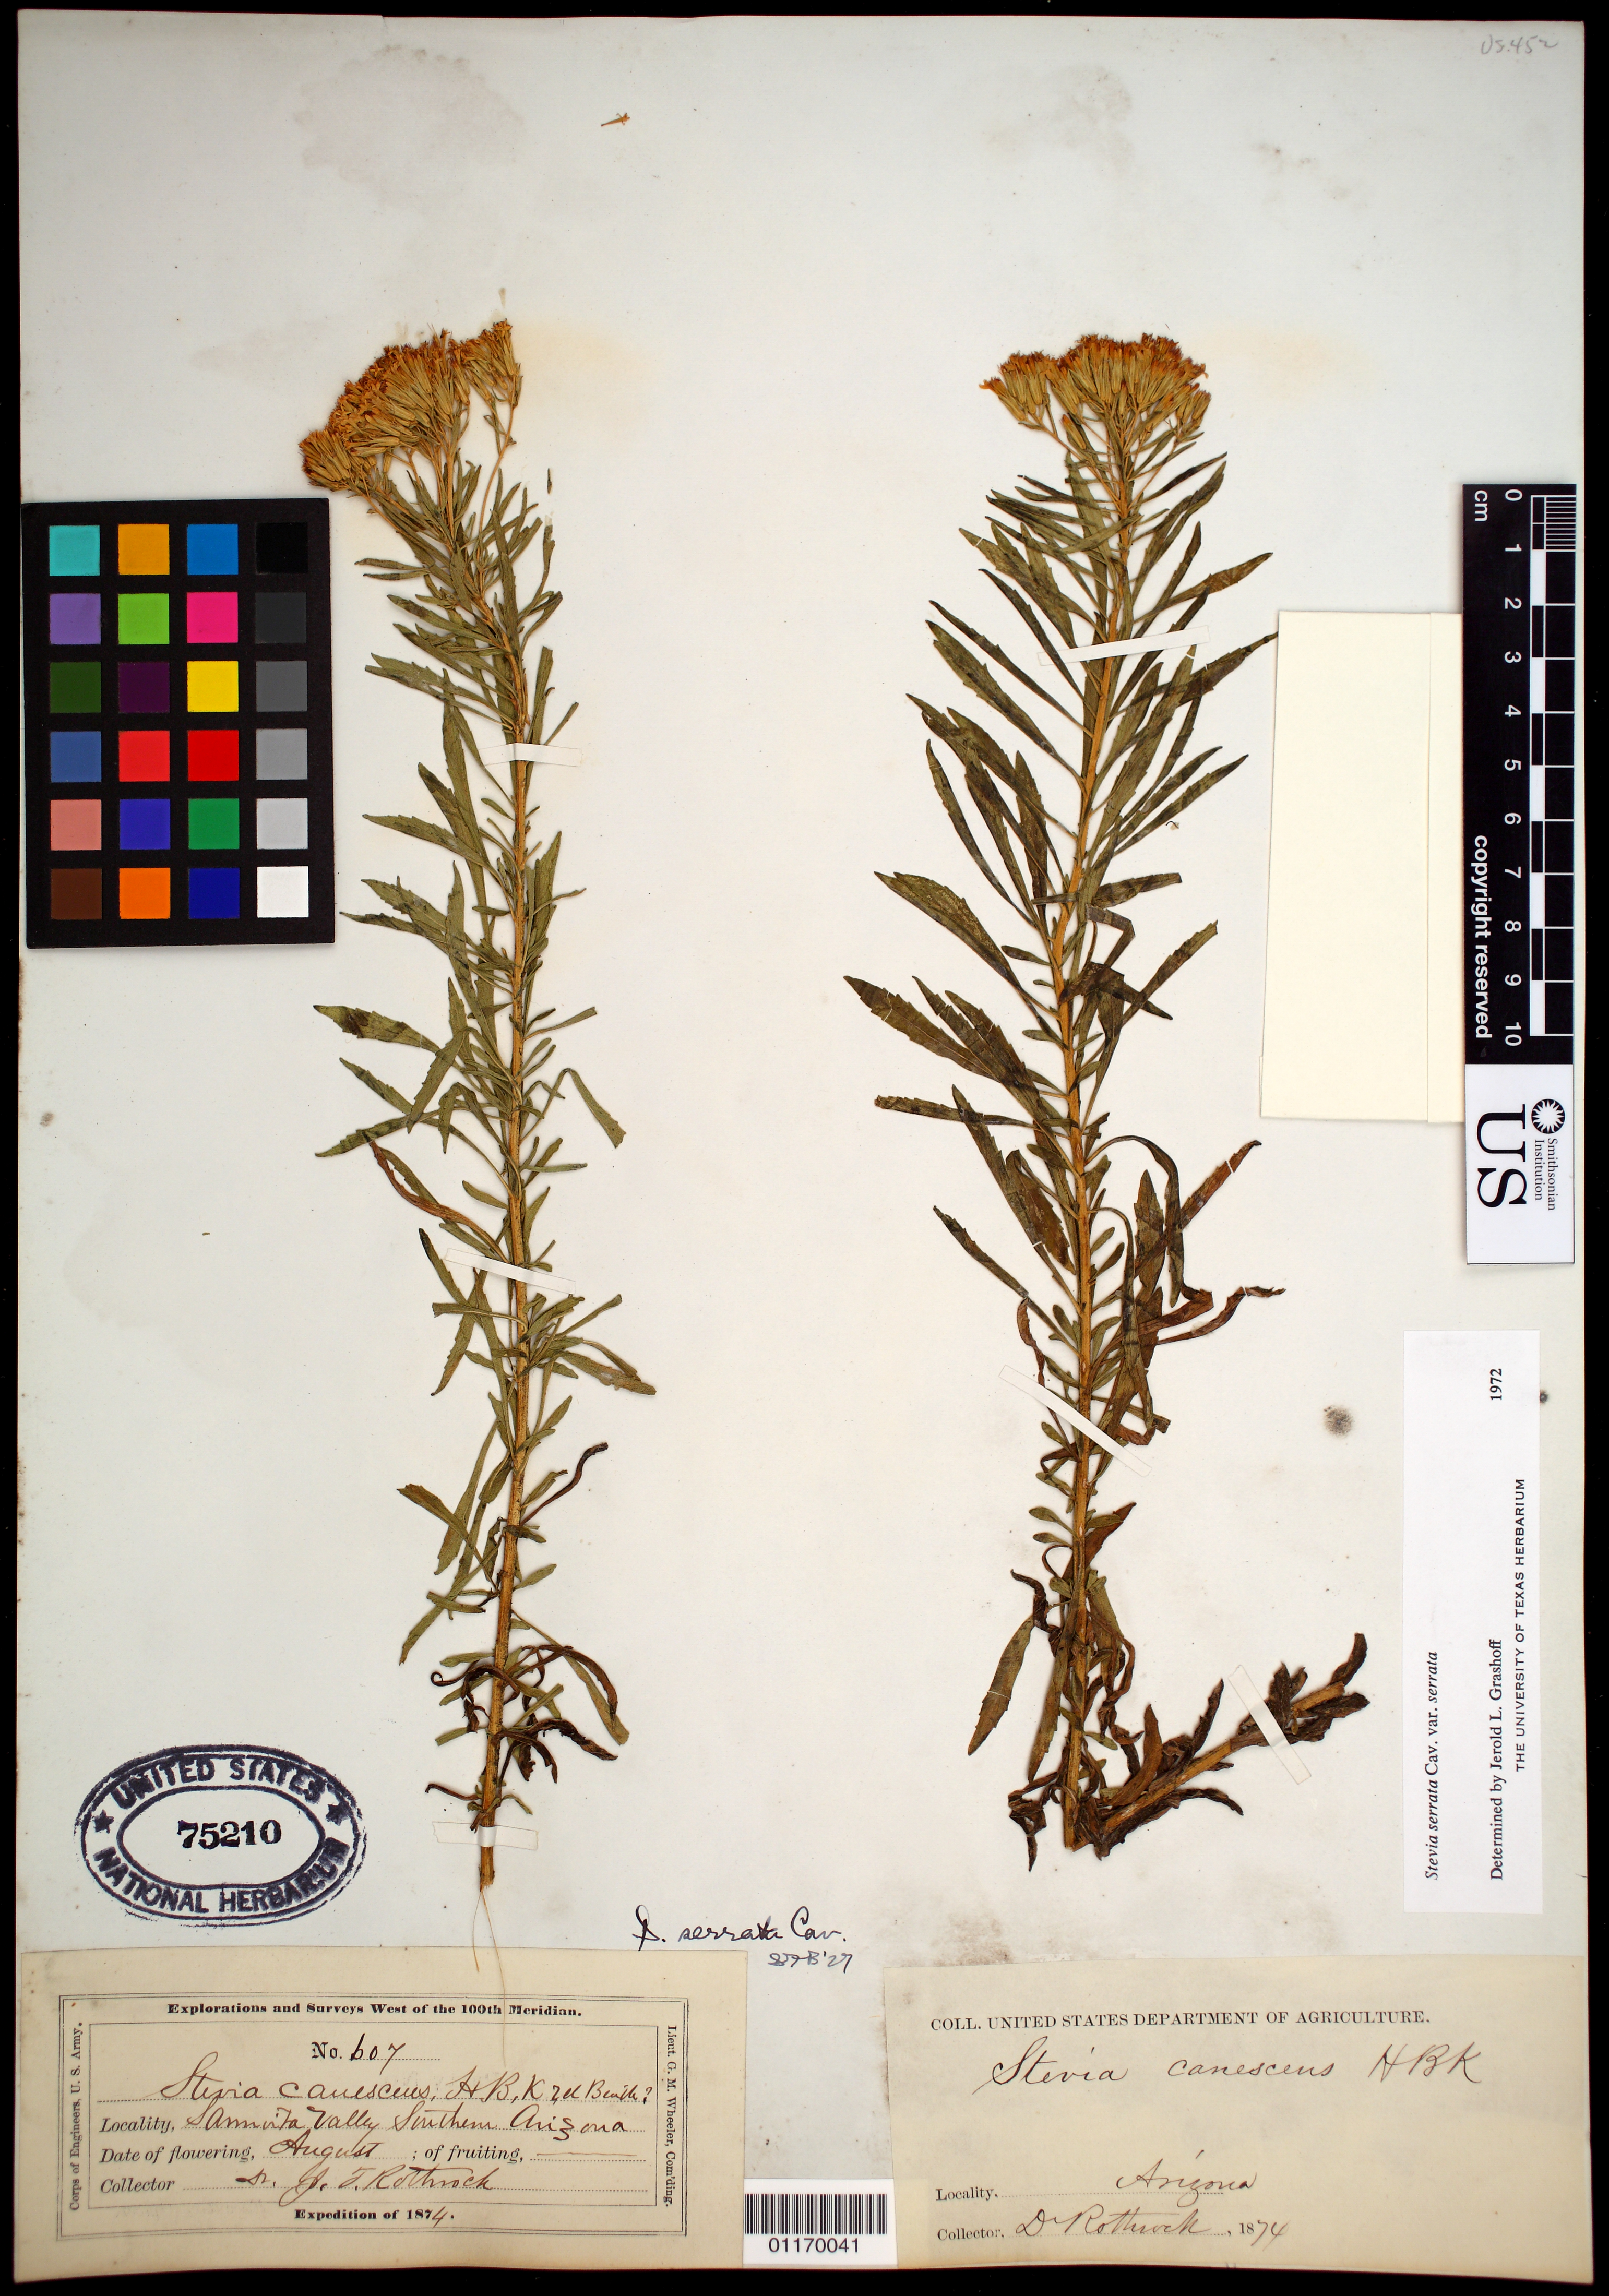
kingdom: Plantae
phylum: Tracheophyta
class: Magnoliopsida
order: Asterales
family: Asteraceae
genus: Stevia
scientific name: Stevia serrata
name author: Cav.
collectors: J. T. Rothrock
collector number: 607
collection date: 1874-08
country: United States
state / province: Arizona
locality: [Sam...] Valley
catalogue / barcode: US 75210